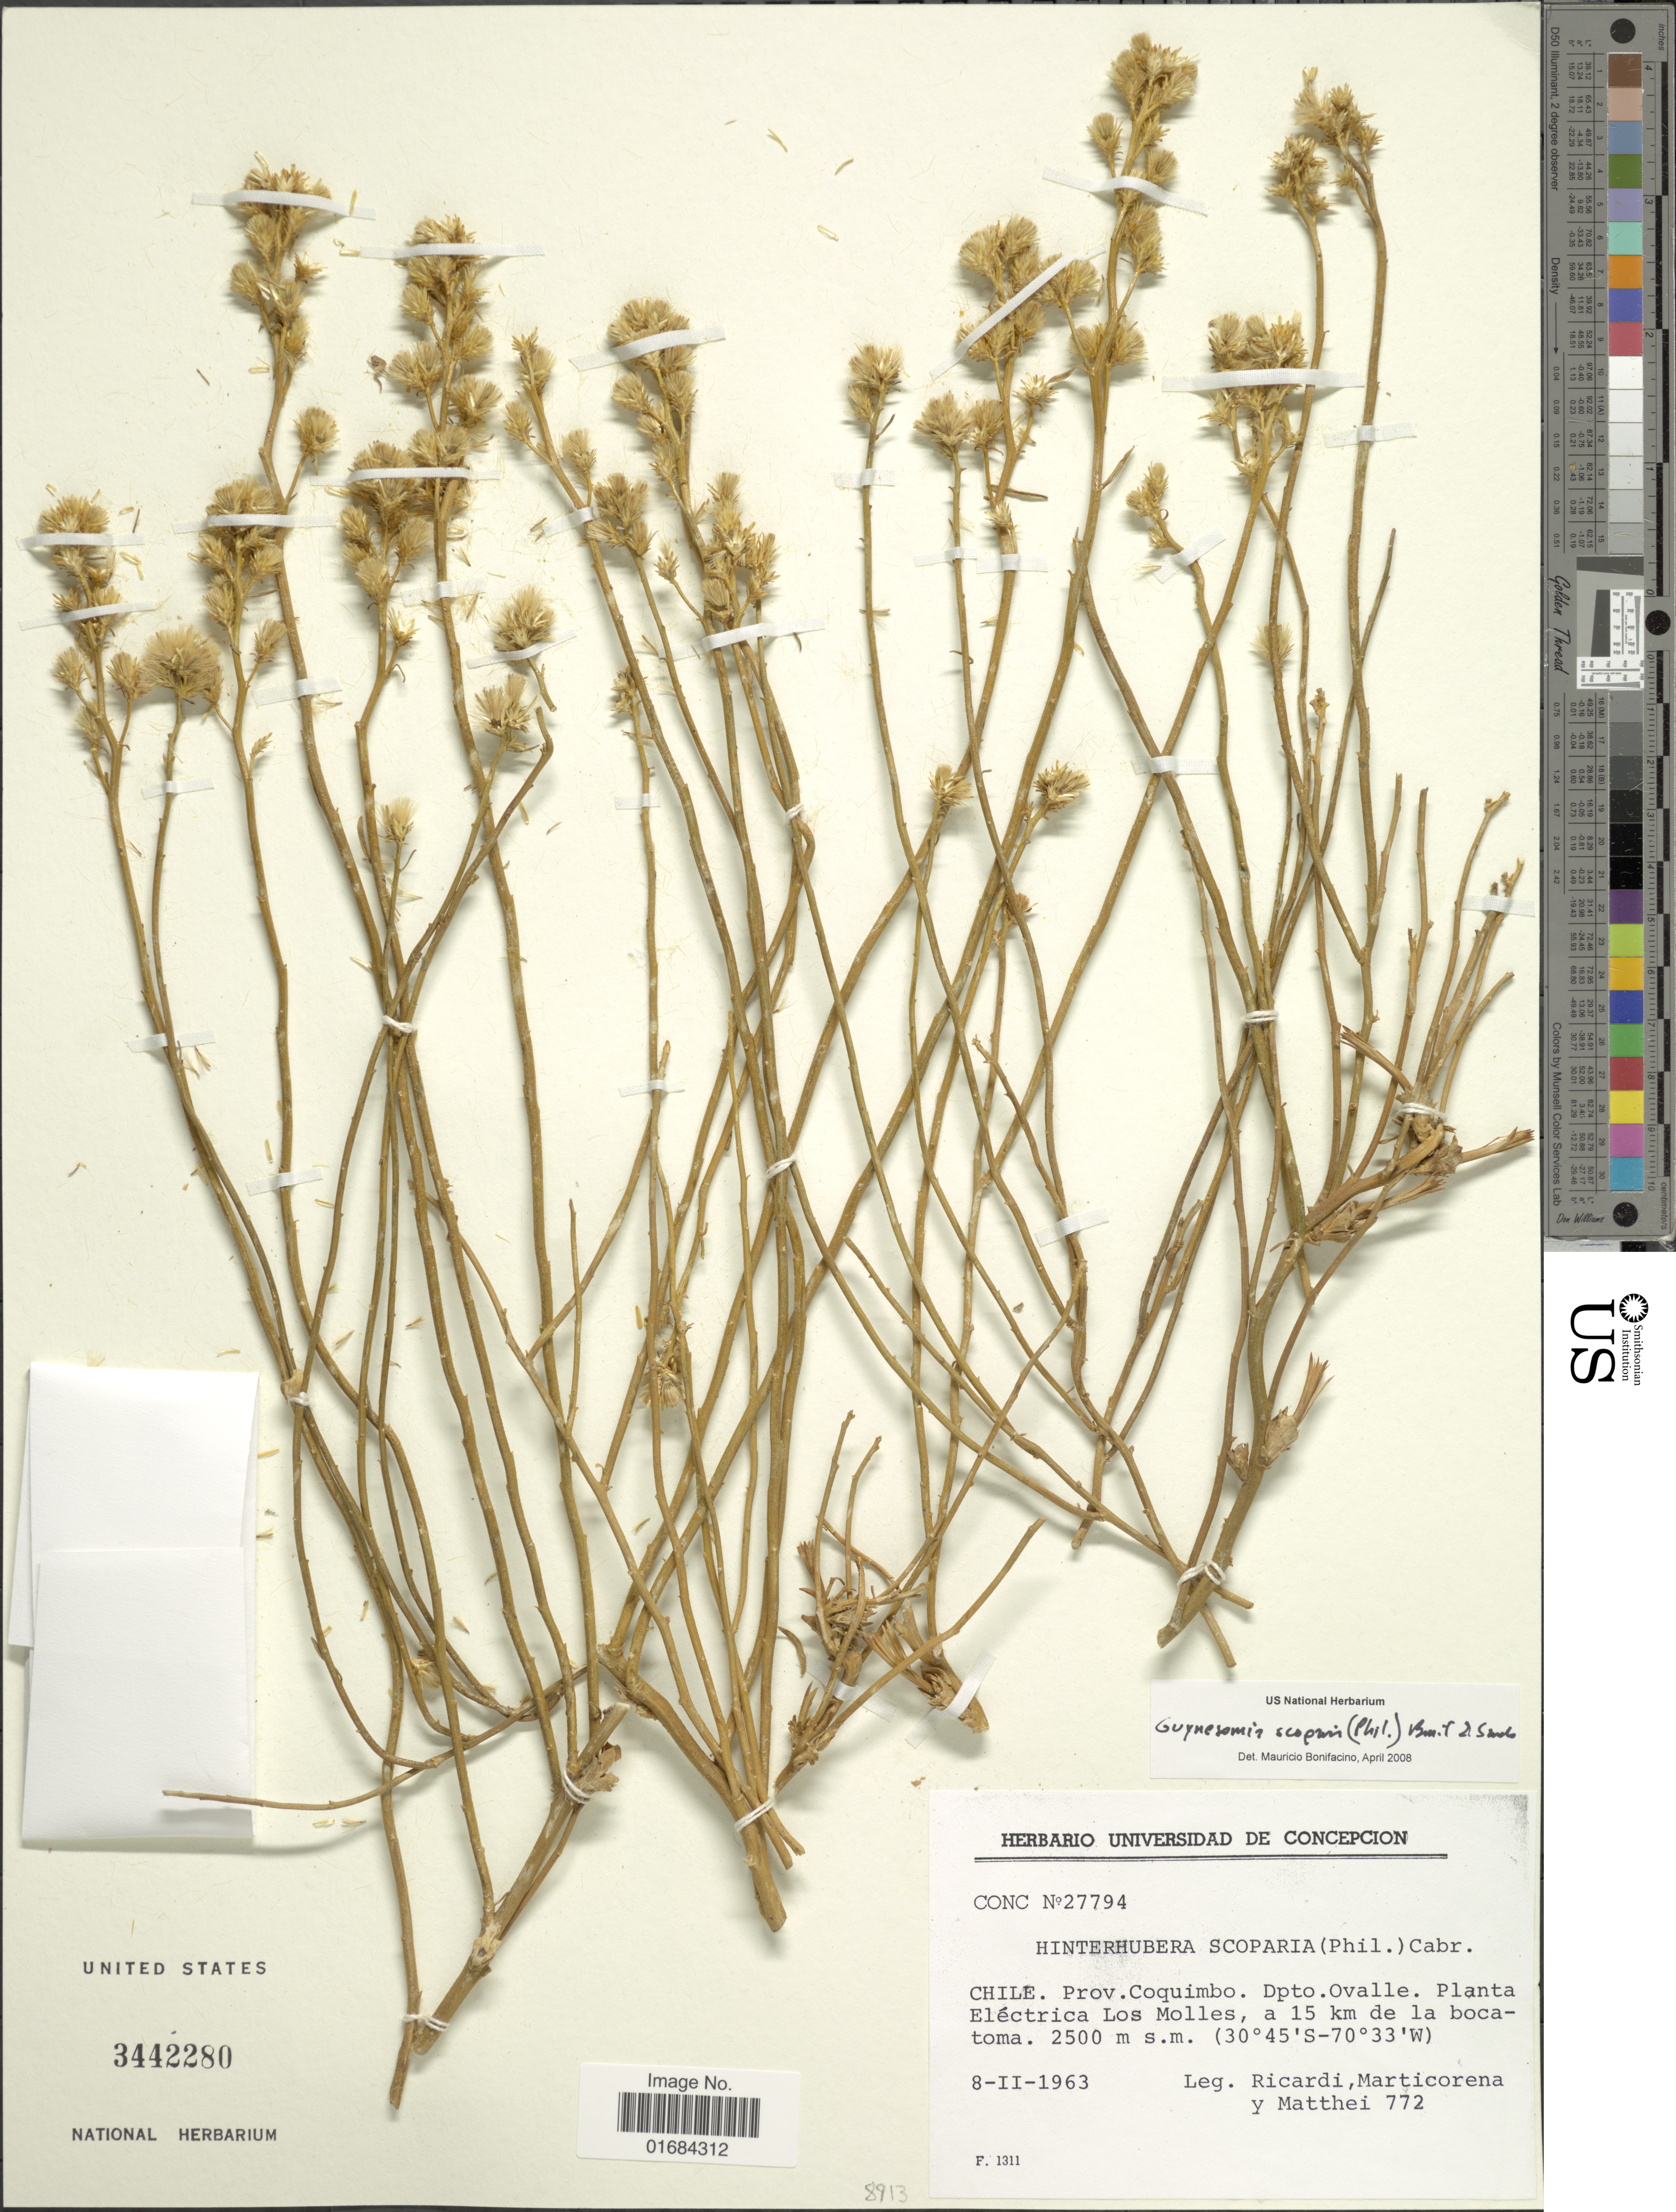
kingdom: Plantae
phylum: Tracheophyta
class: Magnoliopsida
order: Asterales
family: Asteraceae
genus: Guynesomia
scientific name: Guynesomia scoparia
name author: (Phil.) Bonif. & G. Sancho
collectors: M. Ricardi S., C. Marticorena & O. Matthei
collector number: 772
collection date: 1963-02-08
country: Chile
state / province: Coquimbo (IV)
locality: Dpto. Ovalle. Planta Electrica Los Molles, a 15 km de la bocatoma.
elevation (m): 2500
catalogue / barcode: US 3442280